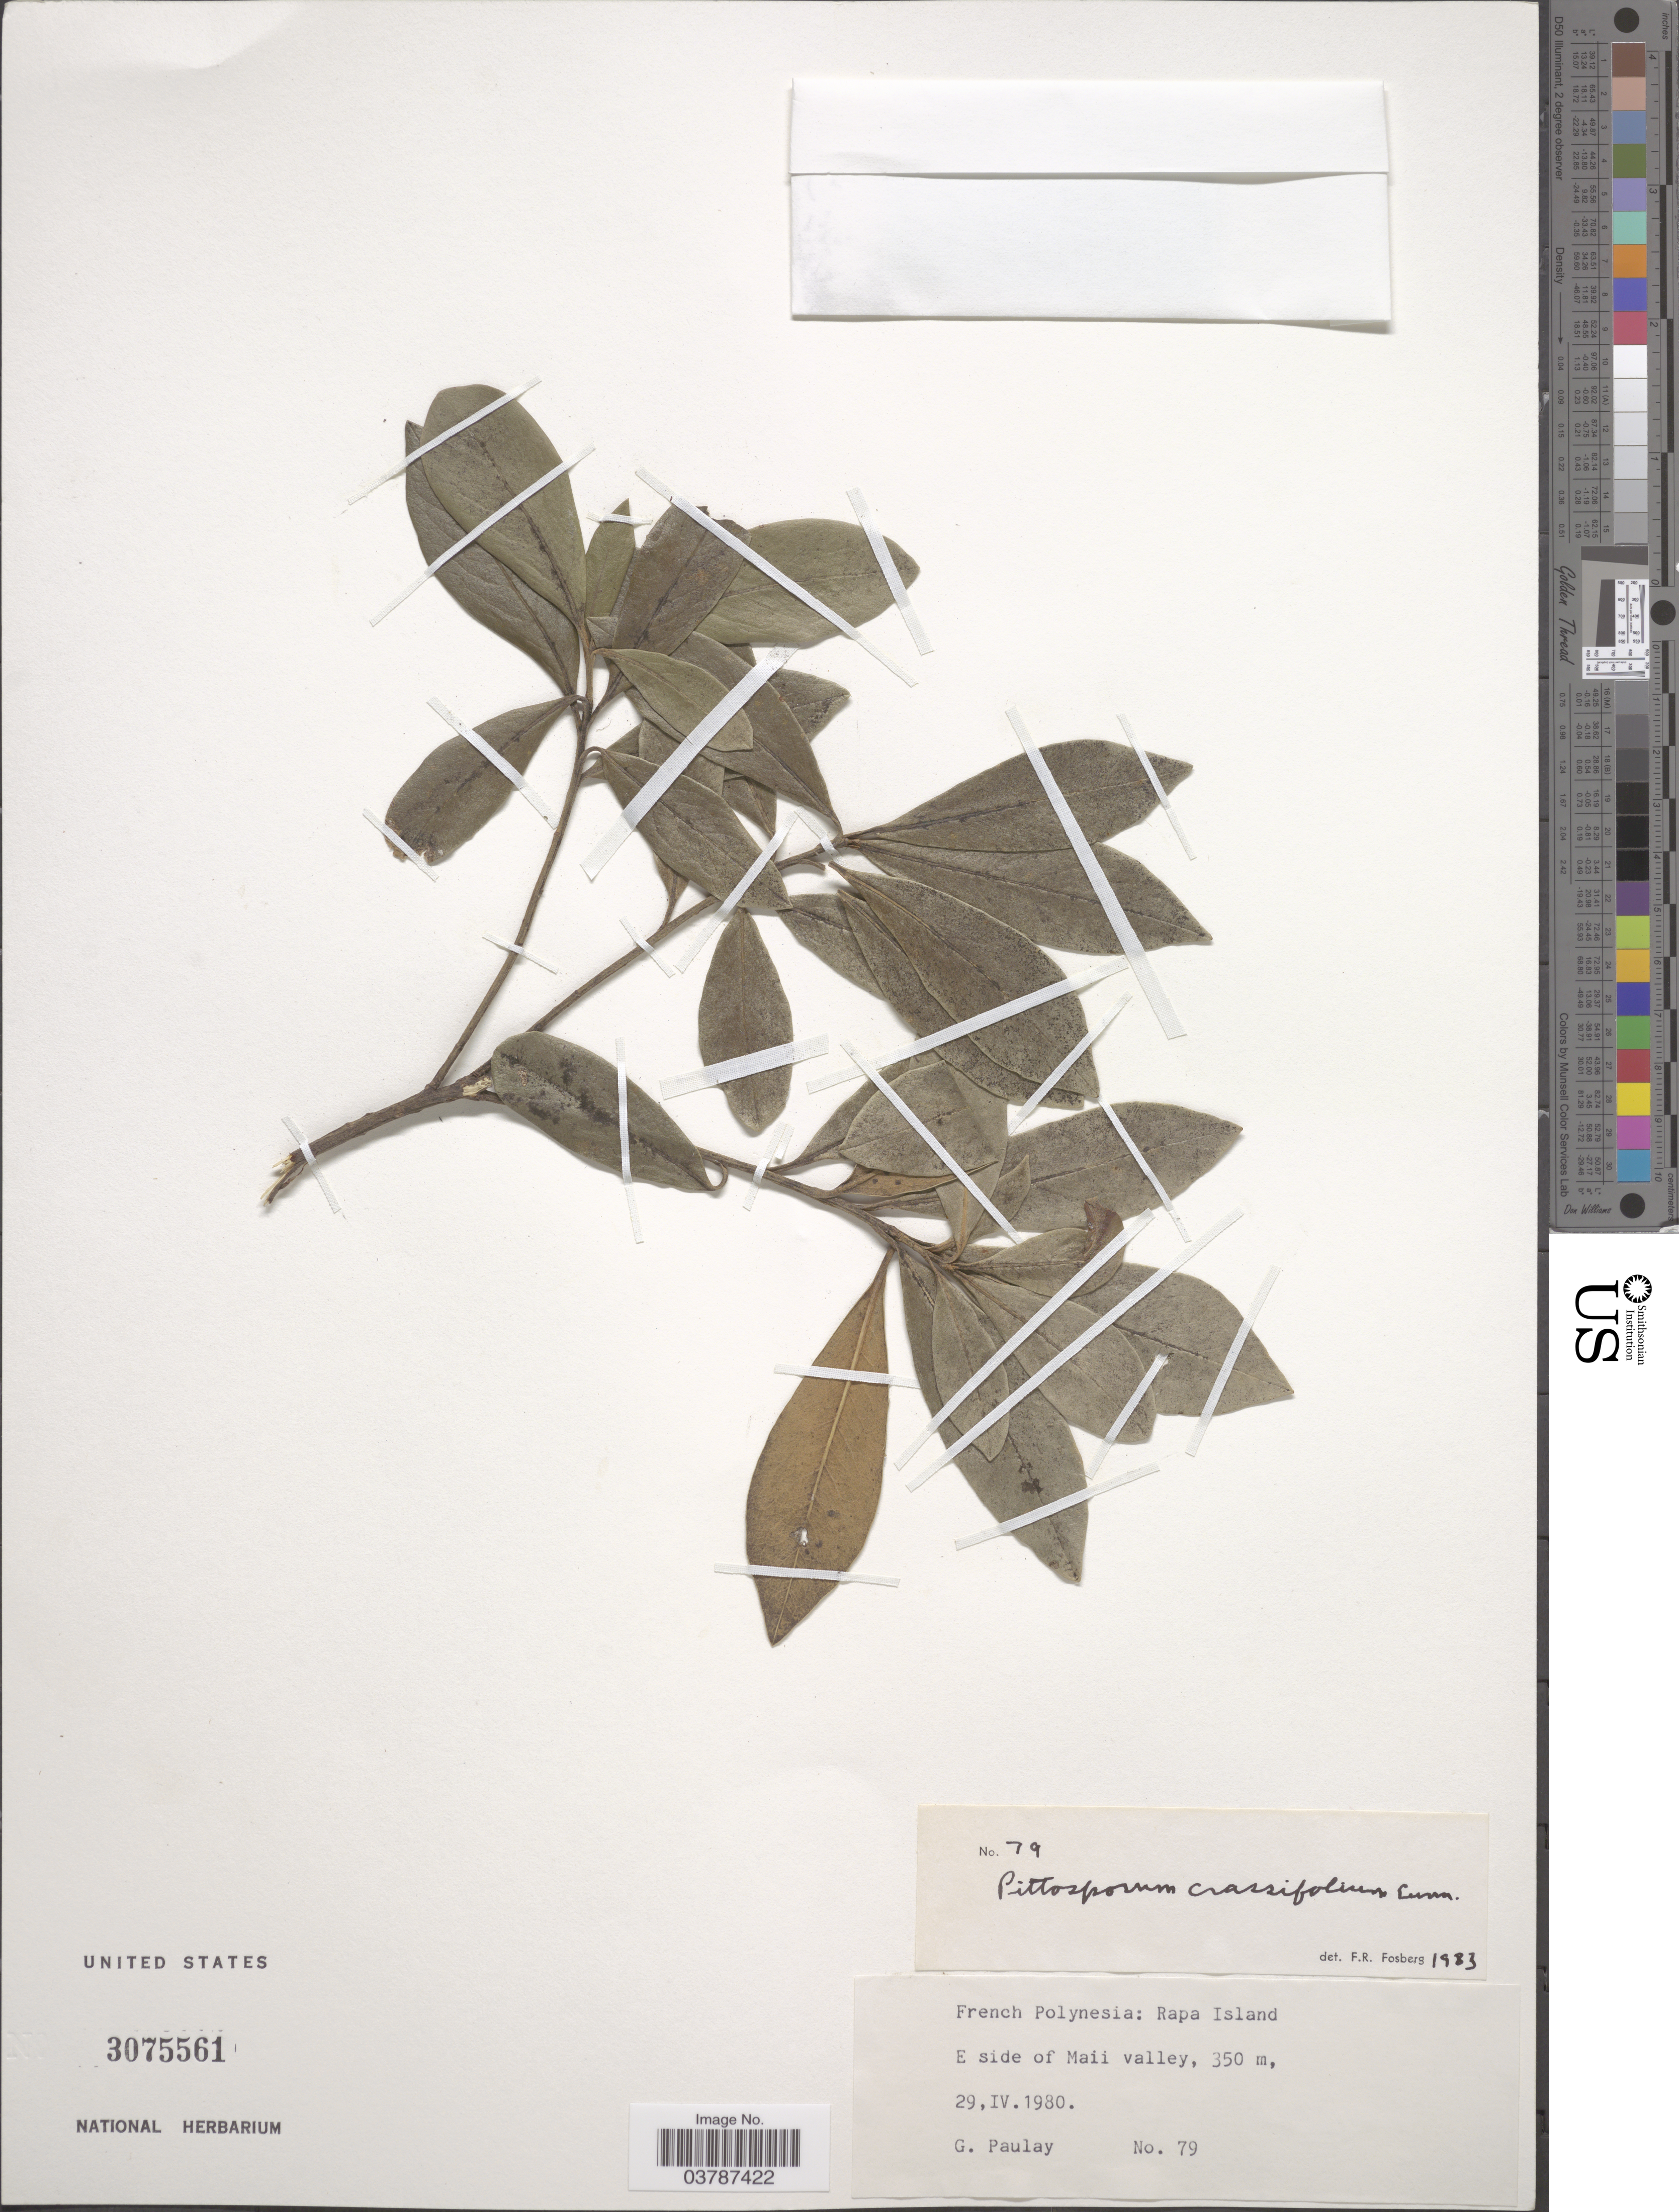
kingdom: Plantae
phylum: Tracheophyta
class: Magnoliopsida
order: Apiales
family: Pittosporaceae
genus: Pittosporum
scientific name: Pittosporum crassifolium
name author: Banks & Sol. ex A. Cunn.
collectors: G. Paulay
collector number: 79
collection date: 1980-04-29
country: French Polynesia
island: Rapa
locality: Rapa Island. E side of Maii valley.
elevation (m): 350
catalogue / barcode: US 3075561